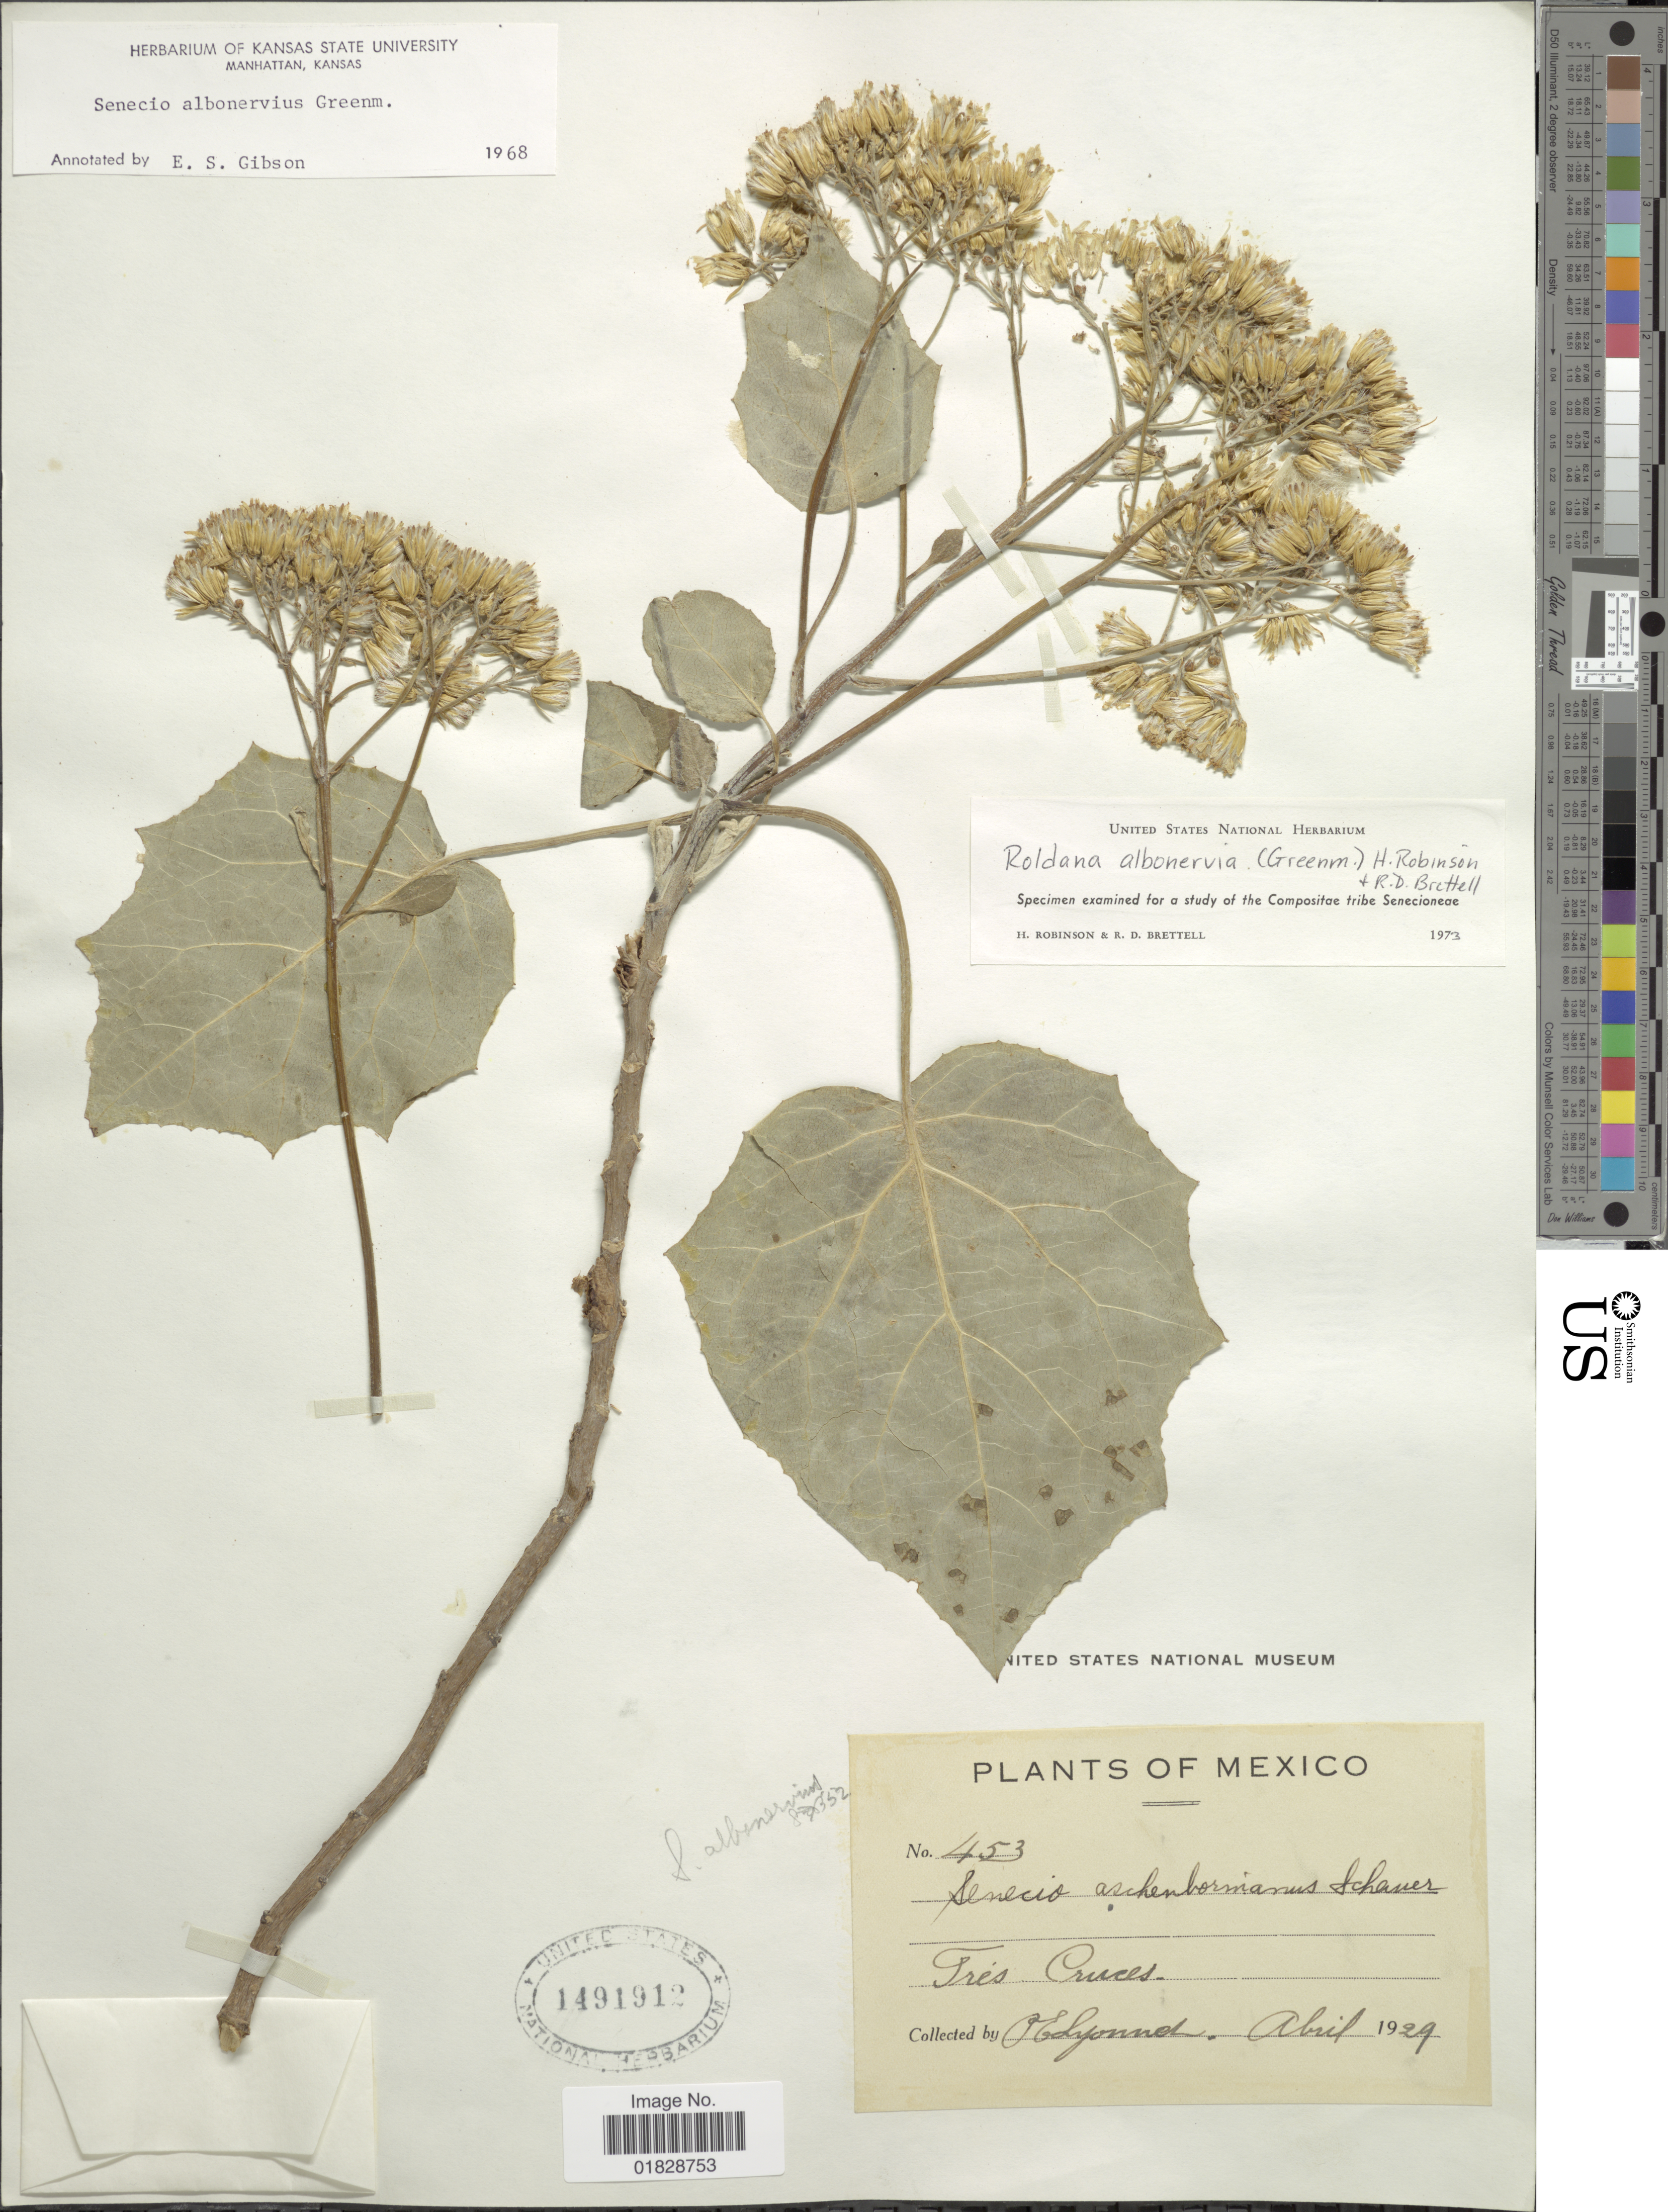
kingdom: Plantae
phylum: Tracheophyta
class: Magnoliopsida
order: Asterales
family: Asteraceae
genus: Roldana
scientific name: Roldana albonervia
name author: (Greenm.) H. Rob. & Brettell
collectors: P. Lyonnet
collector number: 453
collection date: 1929-04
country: Mexico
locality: Trés Cruces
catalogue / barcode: US 1491912